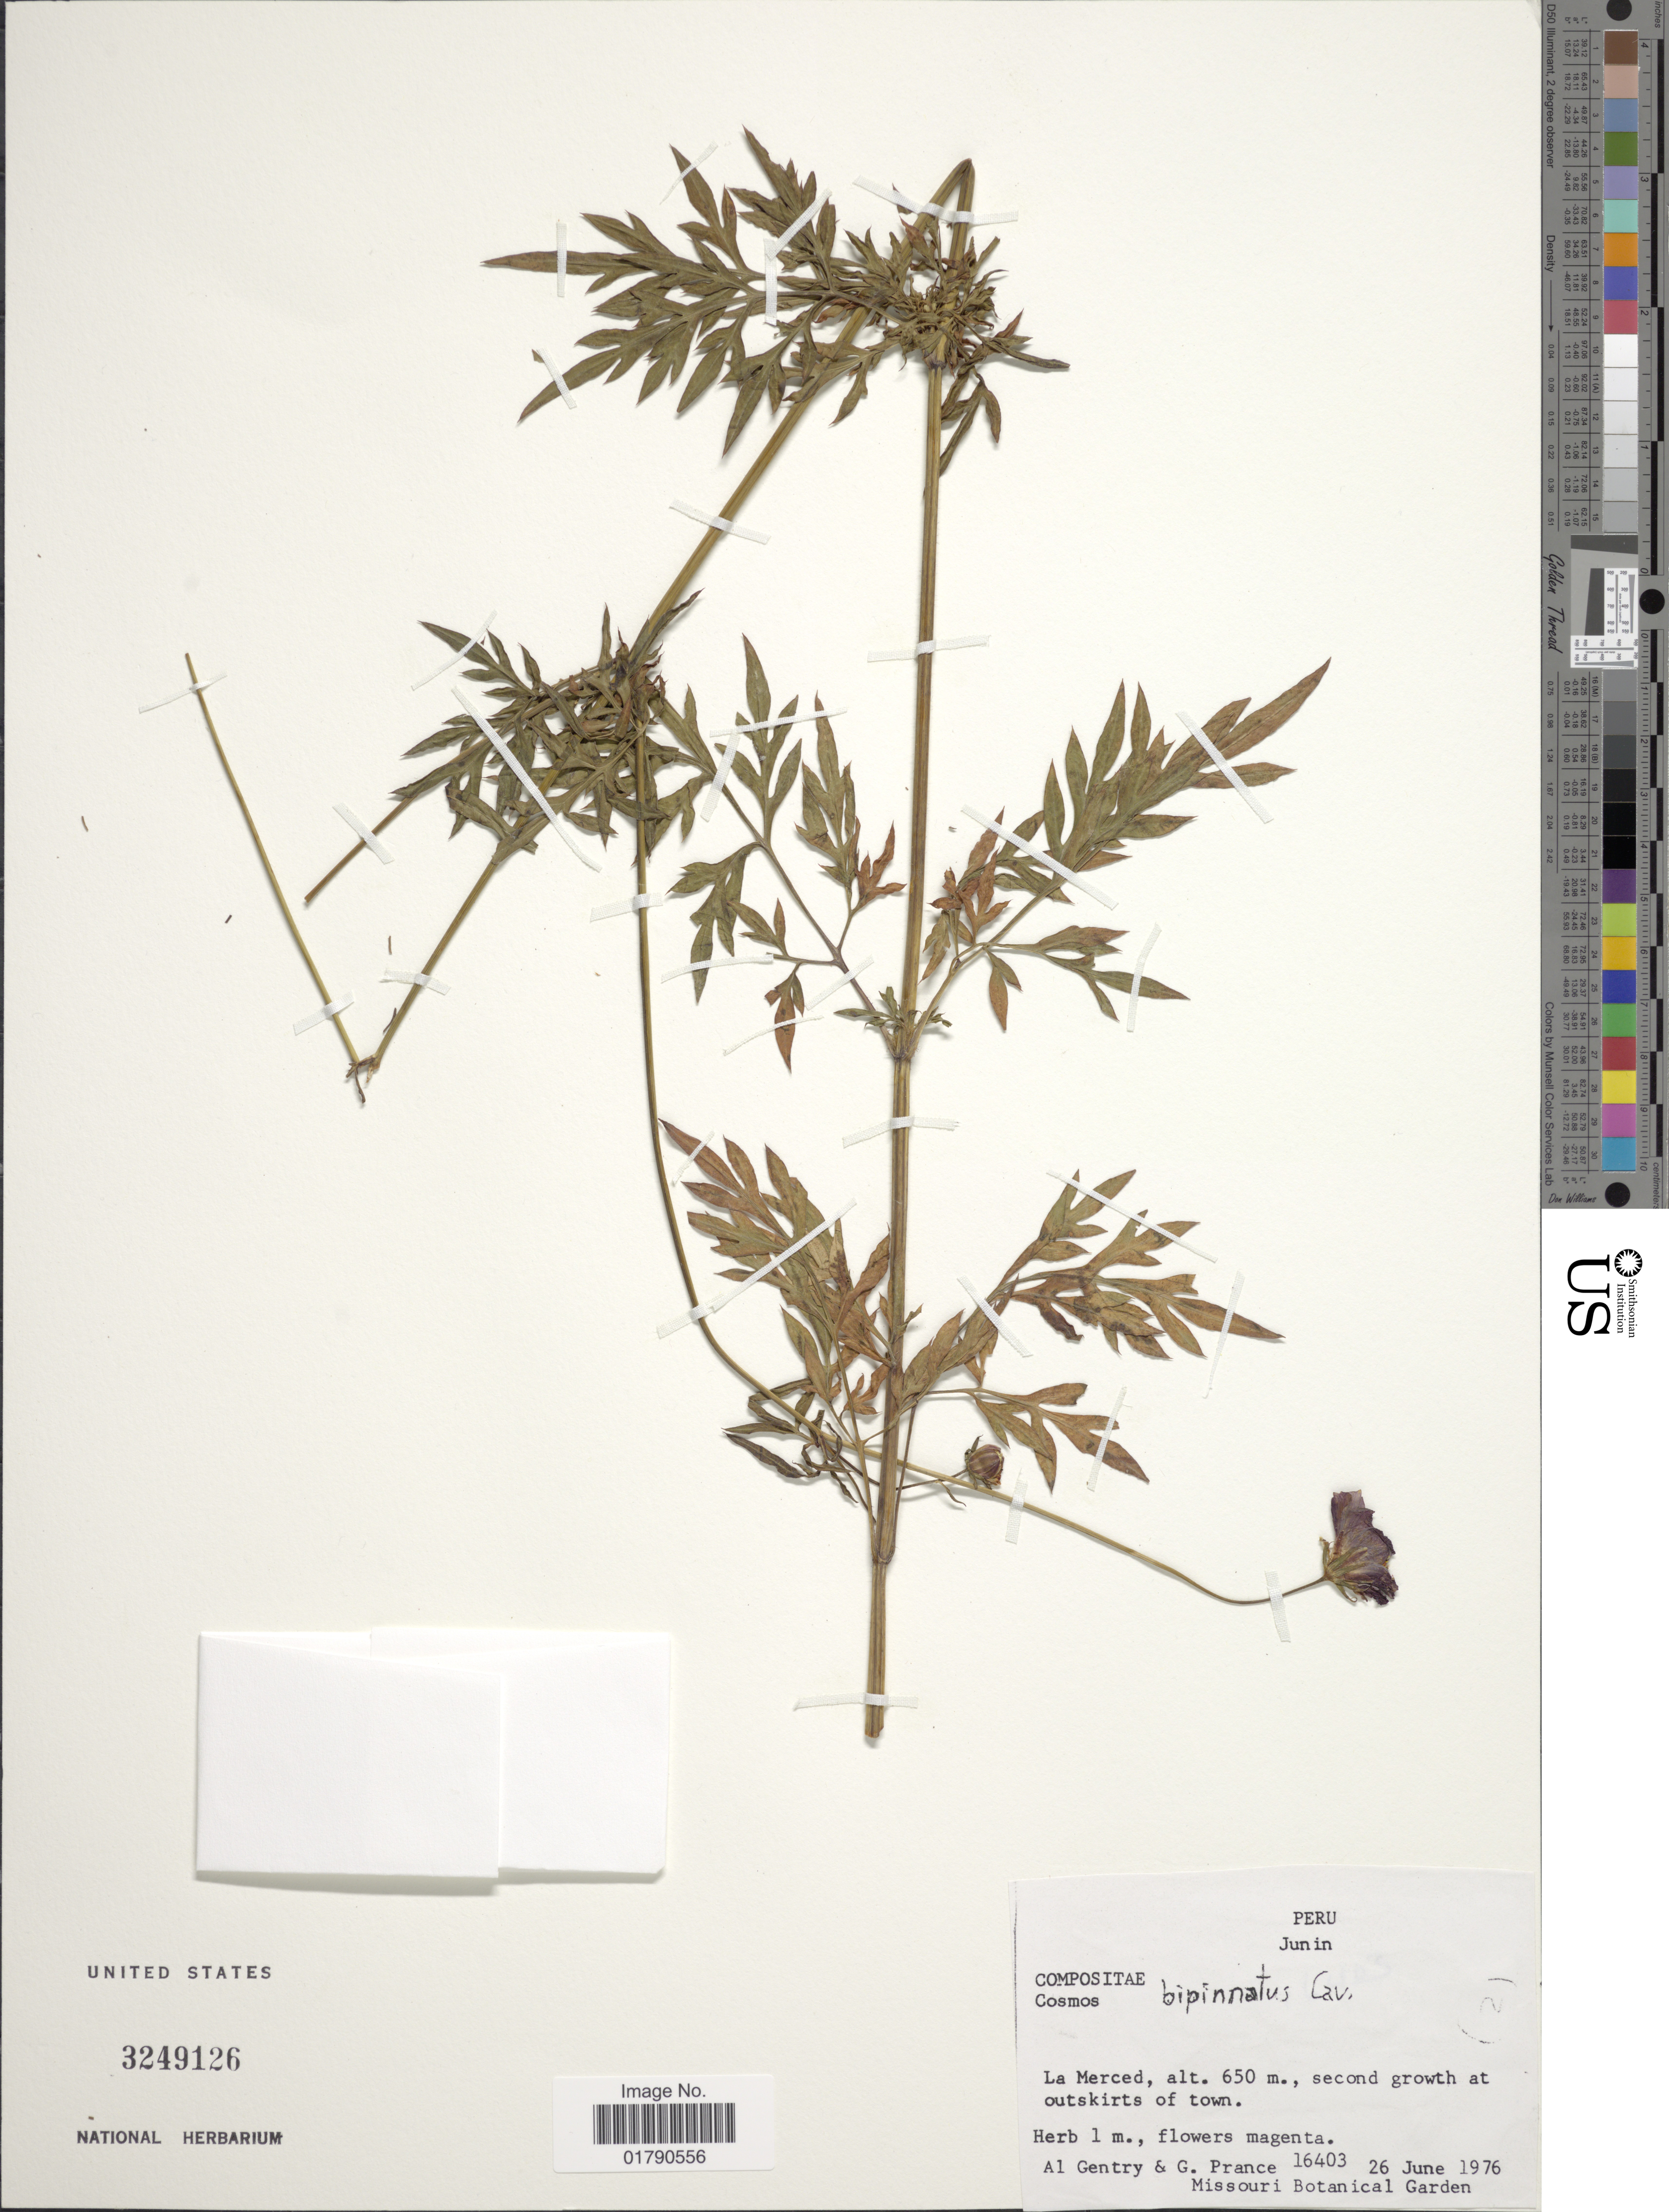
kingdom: Plantae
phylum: Tracheophyta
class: Magnoliopsida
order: Asterales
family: Asteraceae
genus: Cosmos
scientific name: Cosmos bipinnatus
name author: Cav.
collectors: A. H. Gentry & G. T. Prance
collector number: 16403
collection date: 1976-06-26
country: Peru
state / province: Junín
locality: La Merced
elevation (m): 650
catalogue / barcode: US 3249126